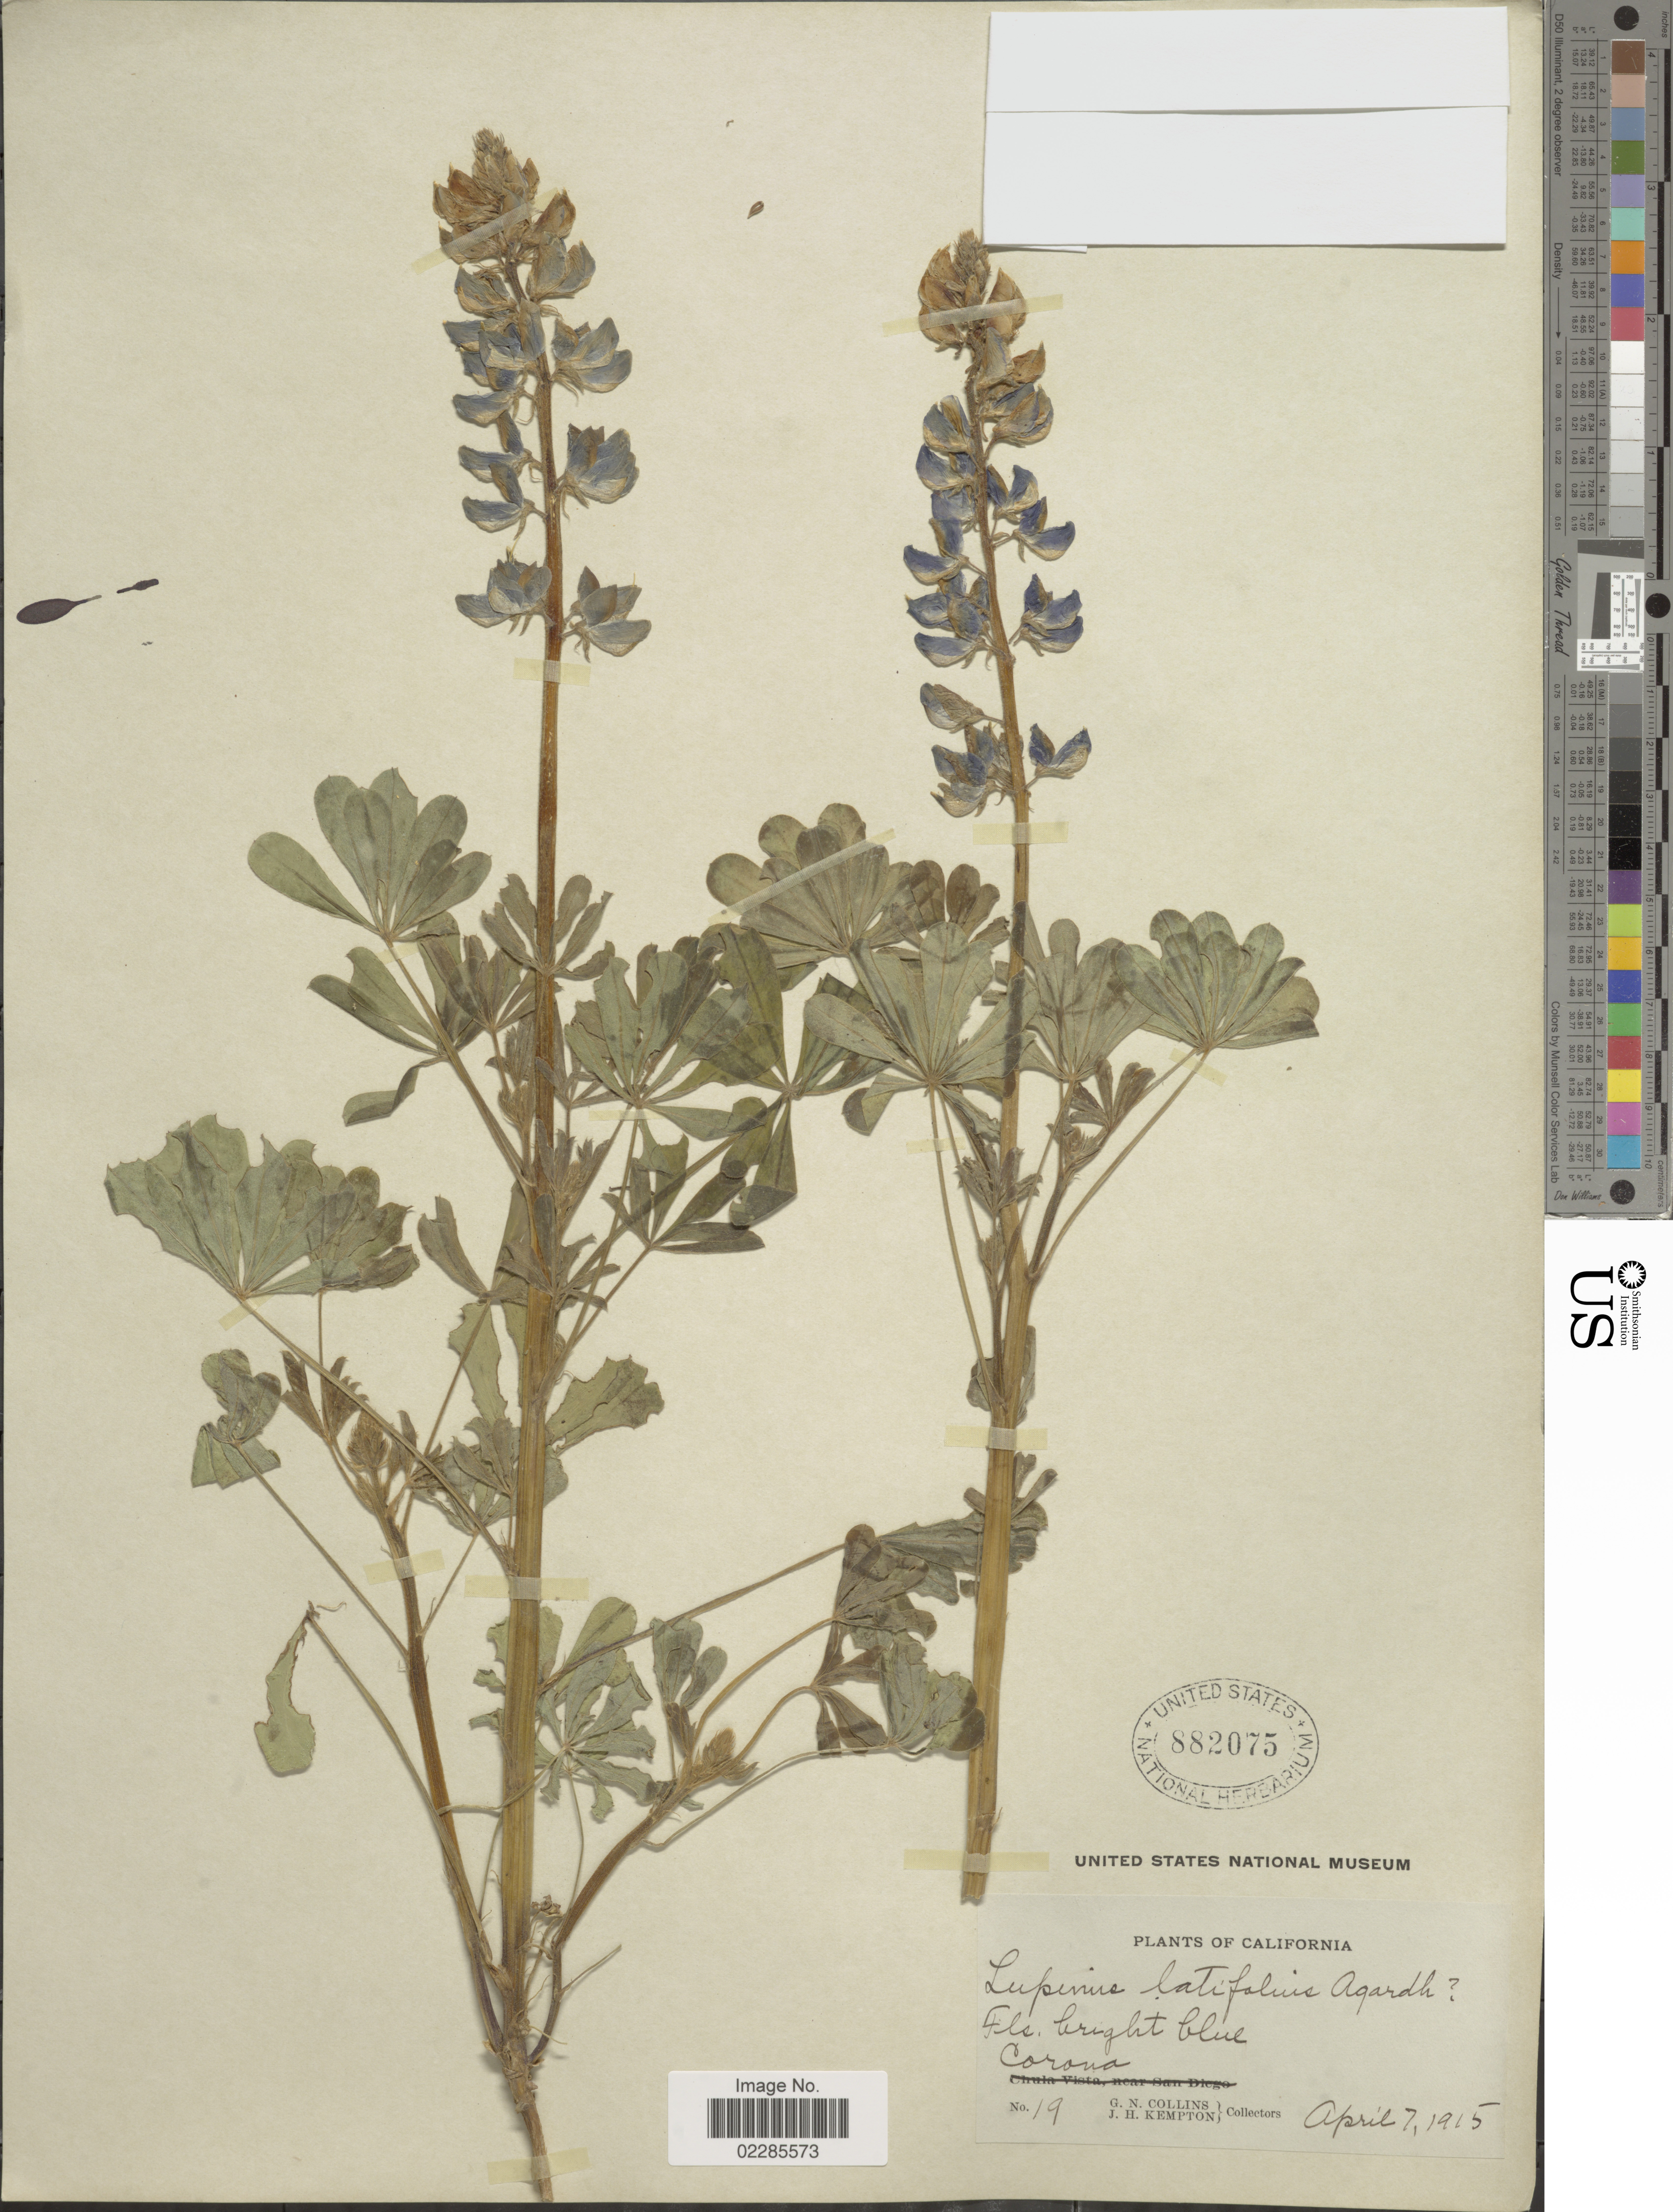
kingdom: Plantae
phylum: Tracheophyta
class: Magnoliopsida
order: Fabales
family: Fabaceae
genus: Lupinus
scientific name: Lupinus latifolius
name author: Lindl. ex J. Agardh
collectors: G. Collins & J. H. Kempton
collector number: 19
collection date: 1915-04-07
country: United States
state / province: California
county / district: Riverside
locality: Corona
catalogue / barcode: US 882075